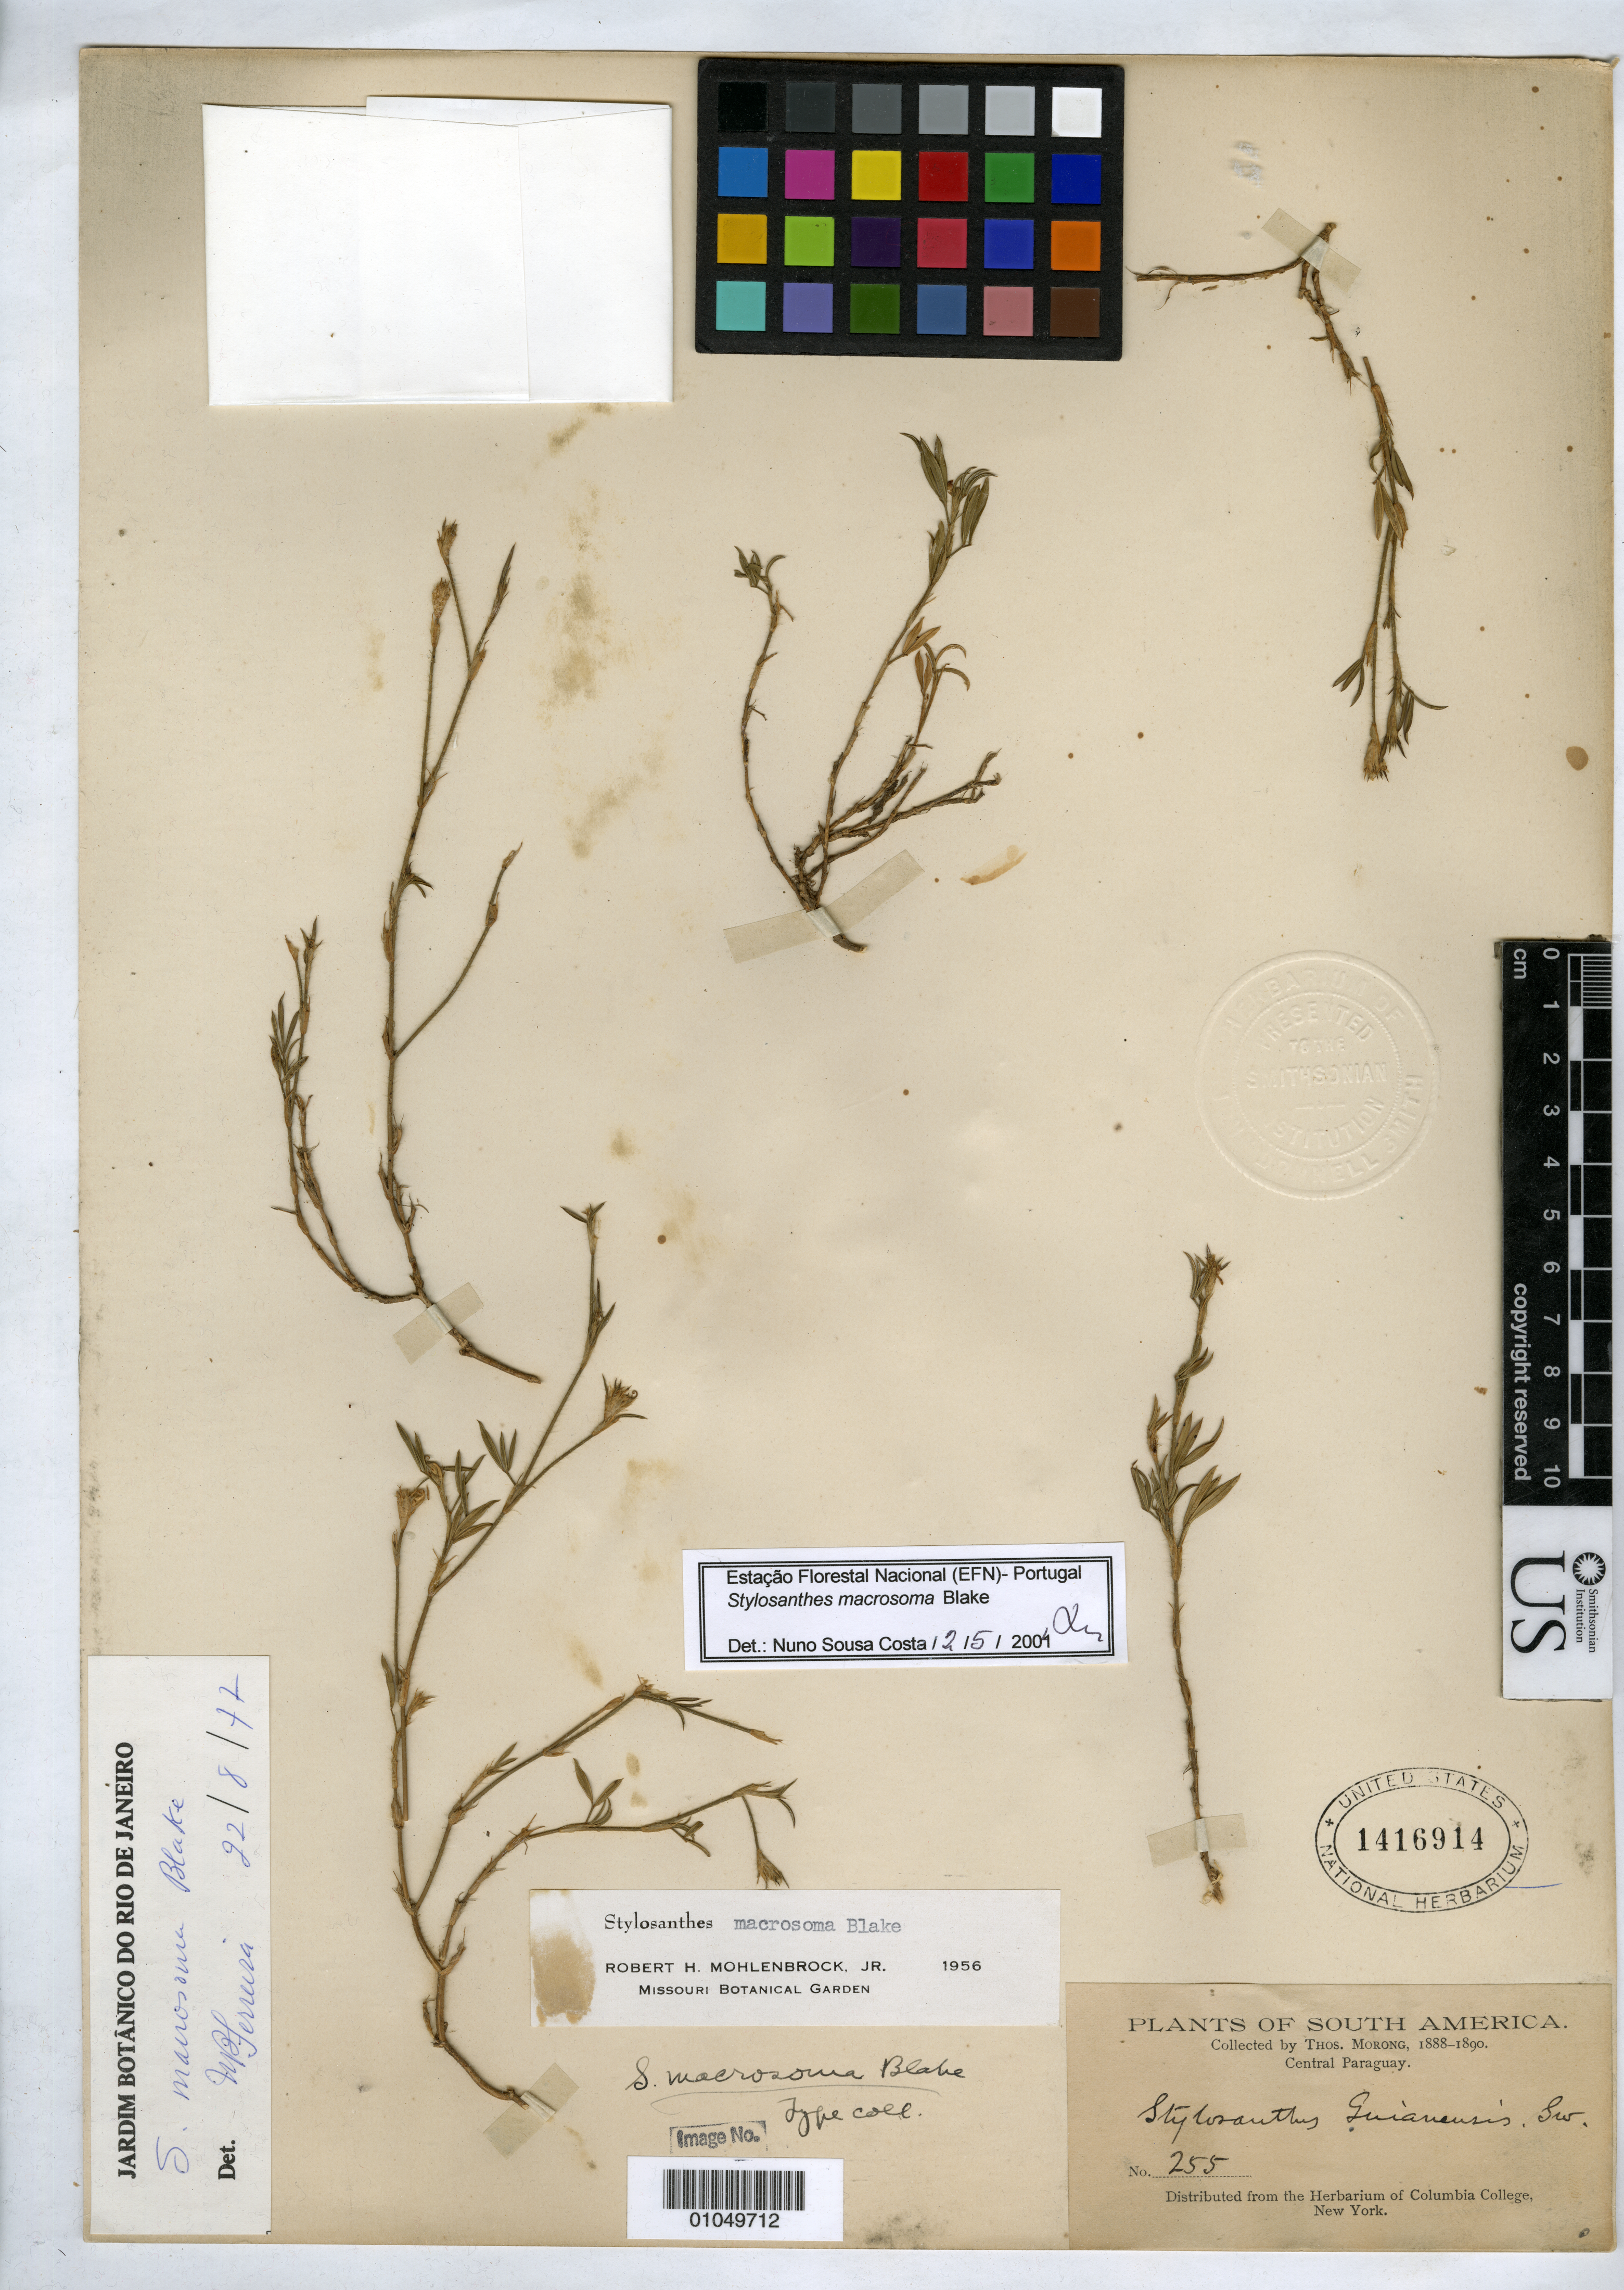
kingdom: Plantae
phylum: Tracheophyta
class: Magnoliopsida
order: Fabales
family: Fabaceae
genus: Stylosanthes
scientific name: Stylosanthes macrosoma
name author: S.F. Blake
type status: Isotype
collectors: T. Morong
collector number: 255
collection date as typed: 1888 to -- --- 1890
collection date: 1888/1890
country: Paraguay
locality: Central Paraguay.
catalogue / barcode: US 1416914